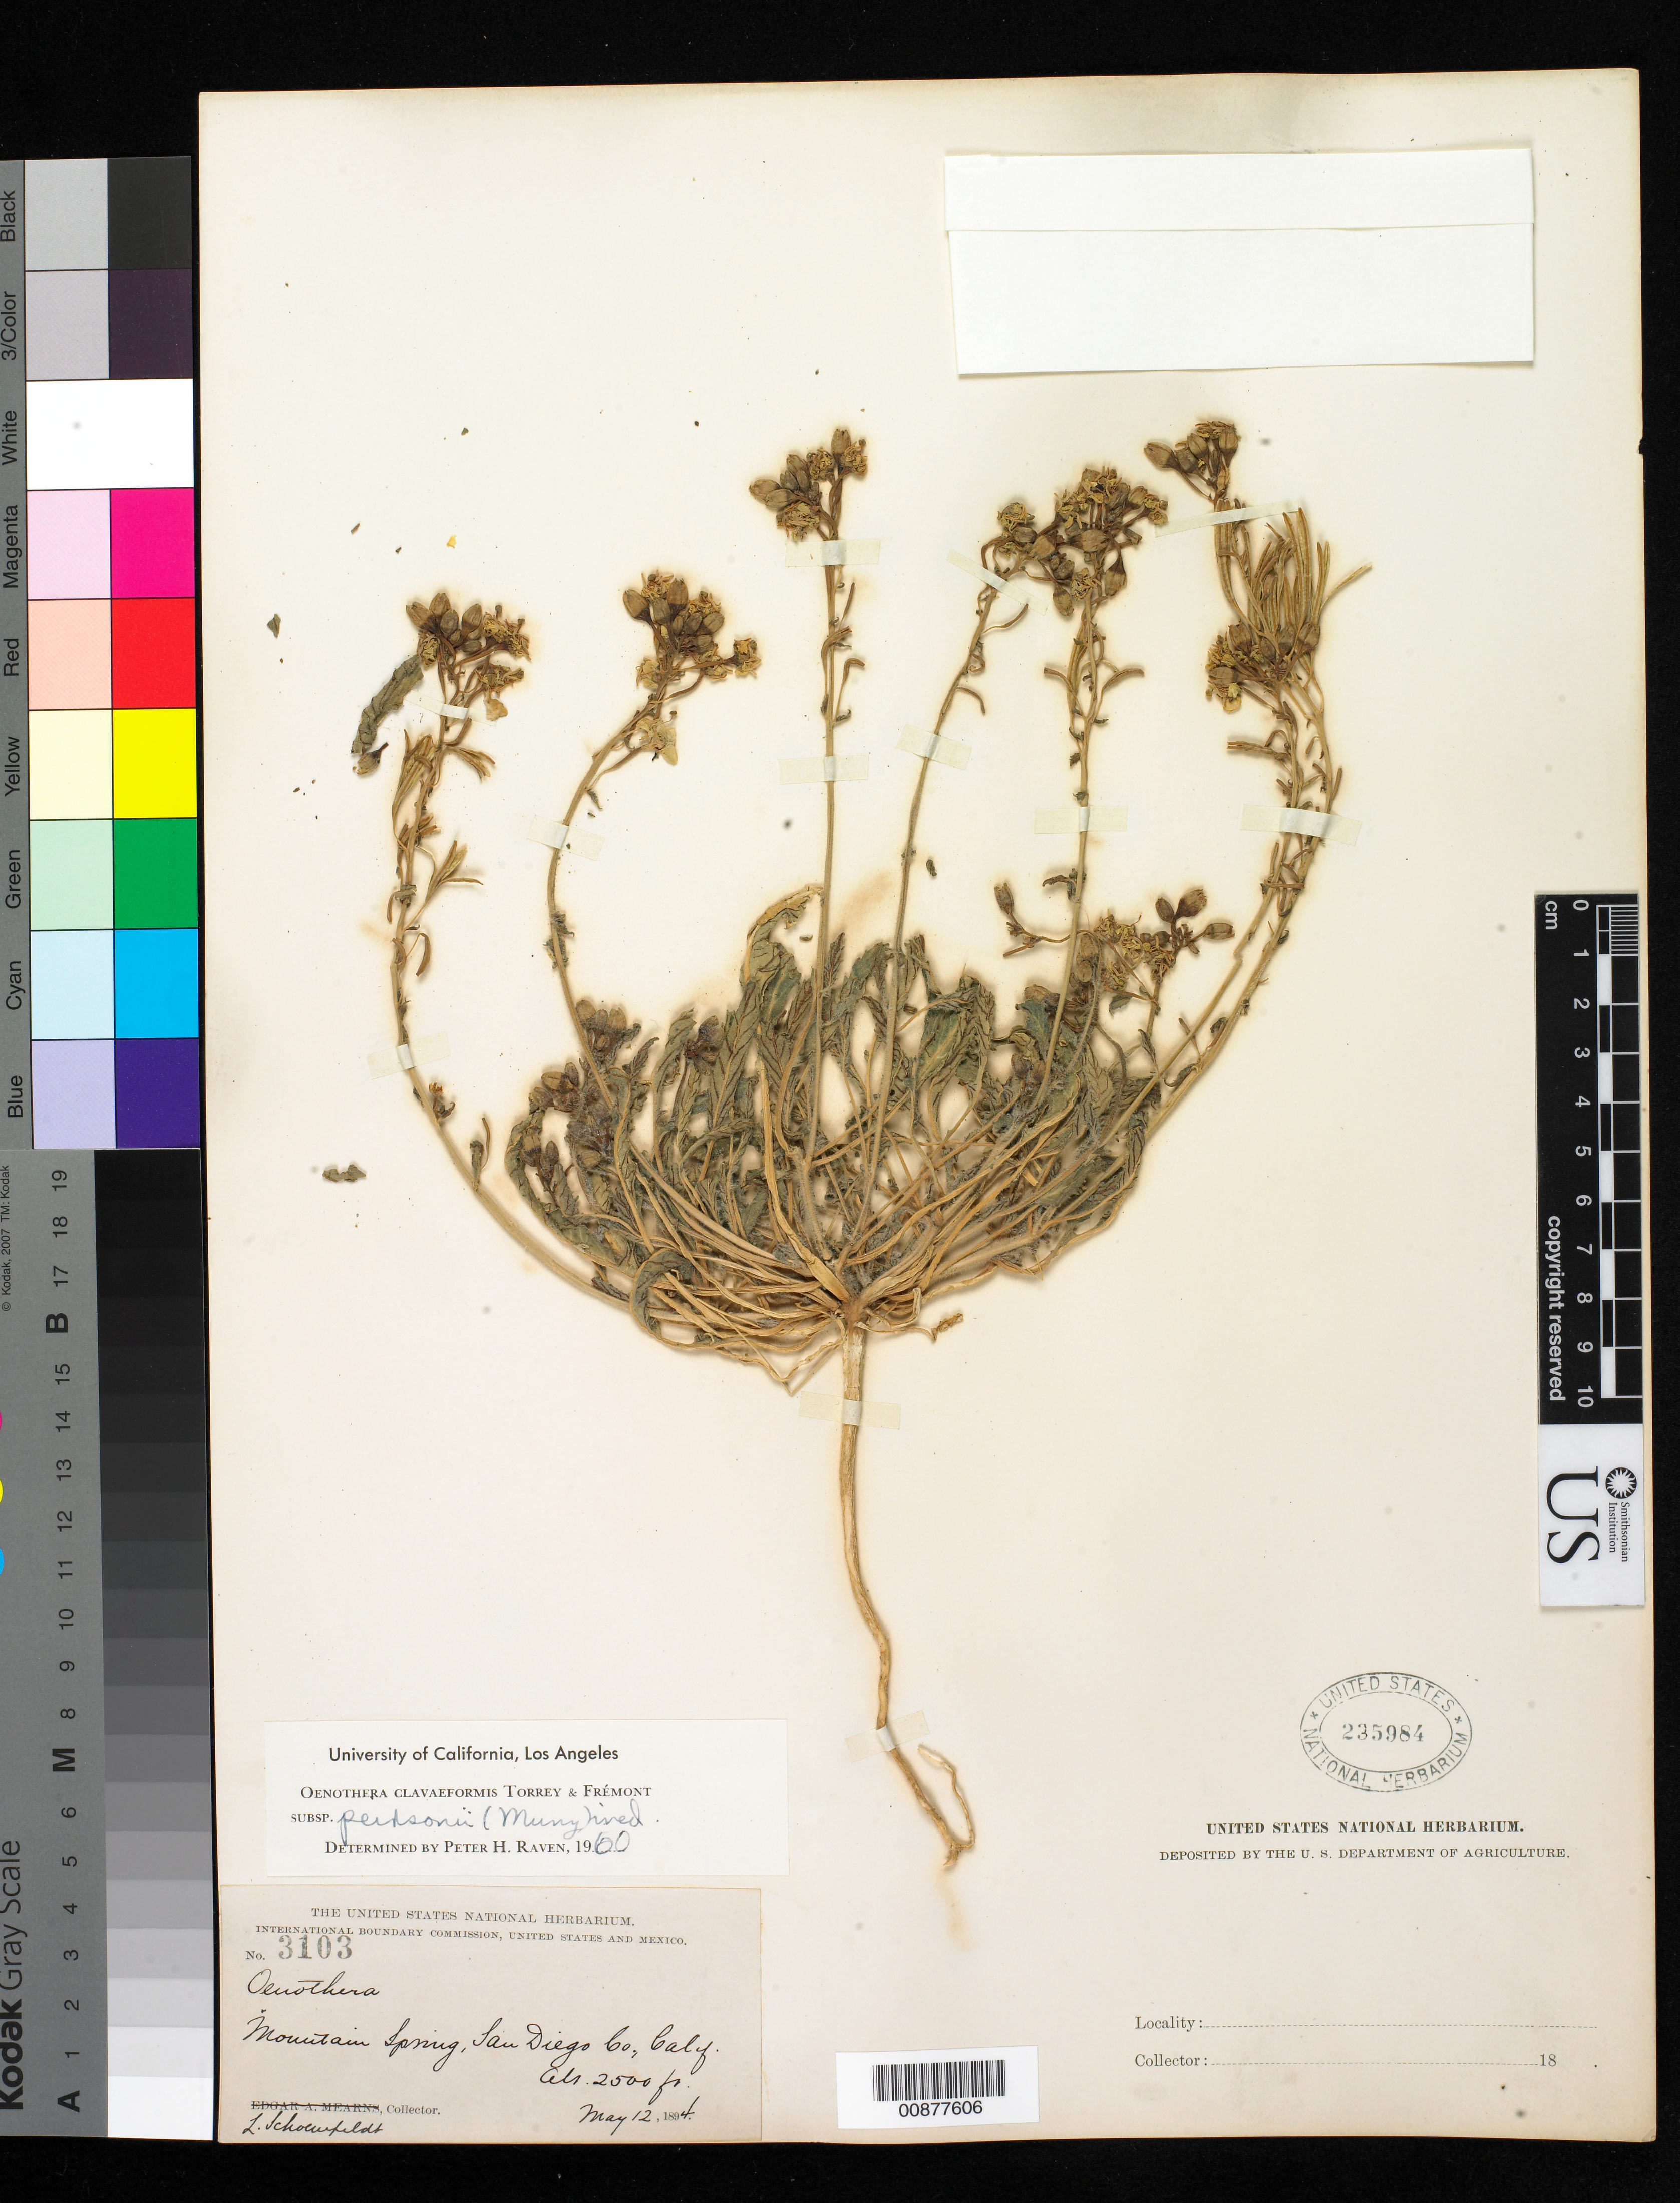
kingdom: Plantae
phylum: Tracheophyta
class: Magnoliopsida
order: Myrtales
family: Onagraceae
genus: Chylismia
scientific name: Chylismia claviformis subsp. peirsonii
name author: (Munz) W.L. Wagner & Hoch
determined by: Wagner, W. L., (BOT), Smithsonian Institution - National Museum of Natural History (UNITED STATES)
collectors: L. Schoenfeldt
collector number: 3103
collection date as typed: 12 May 1894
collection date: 1894-05-12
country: United States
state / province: California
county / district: San Diego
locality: Mountain Spring, San Diego County, California.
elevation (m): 762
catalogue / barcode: US 235984